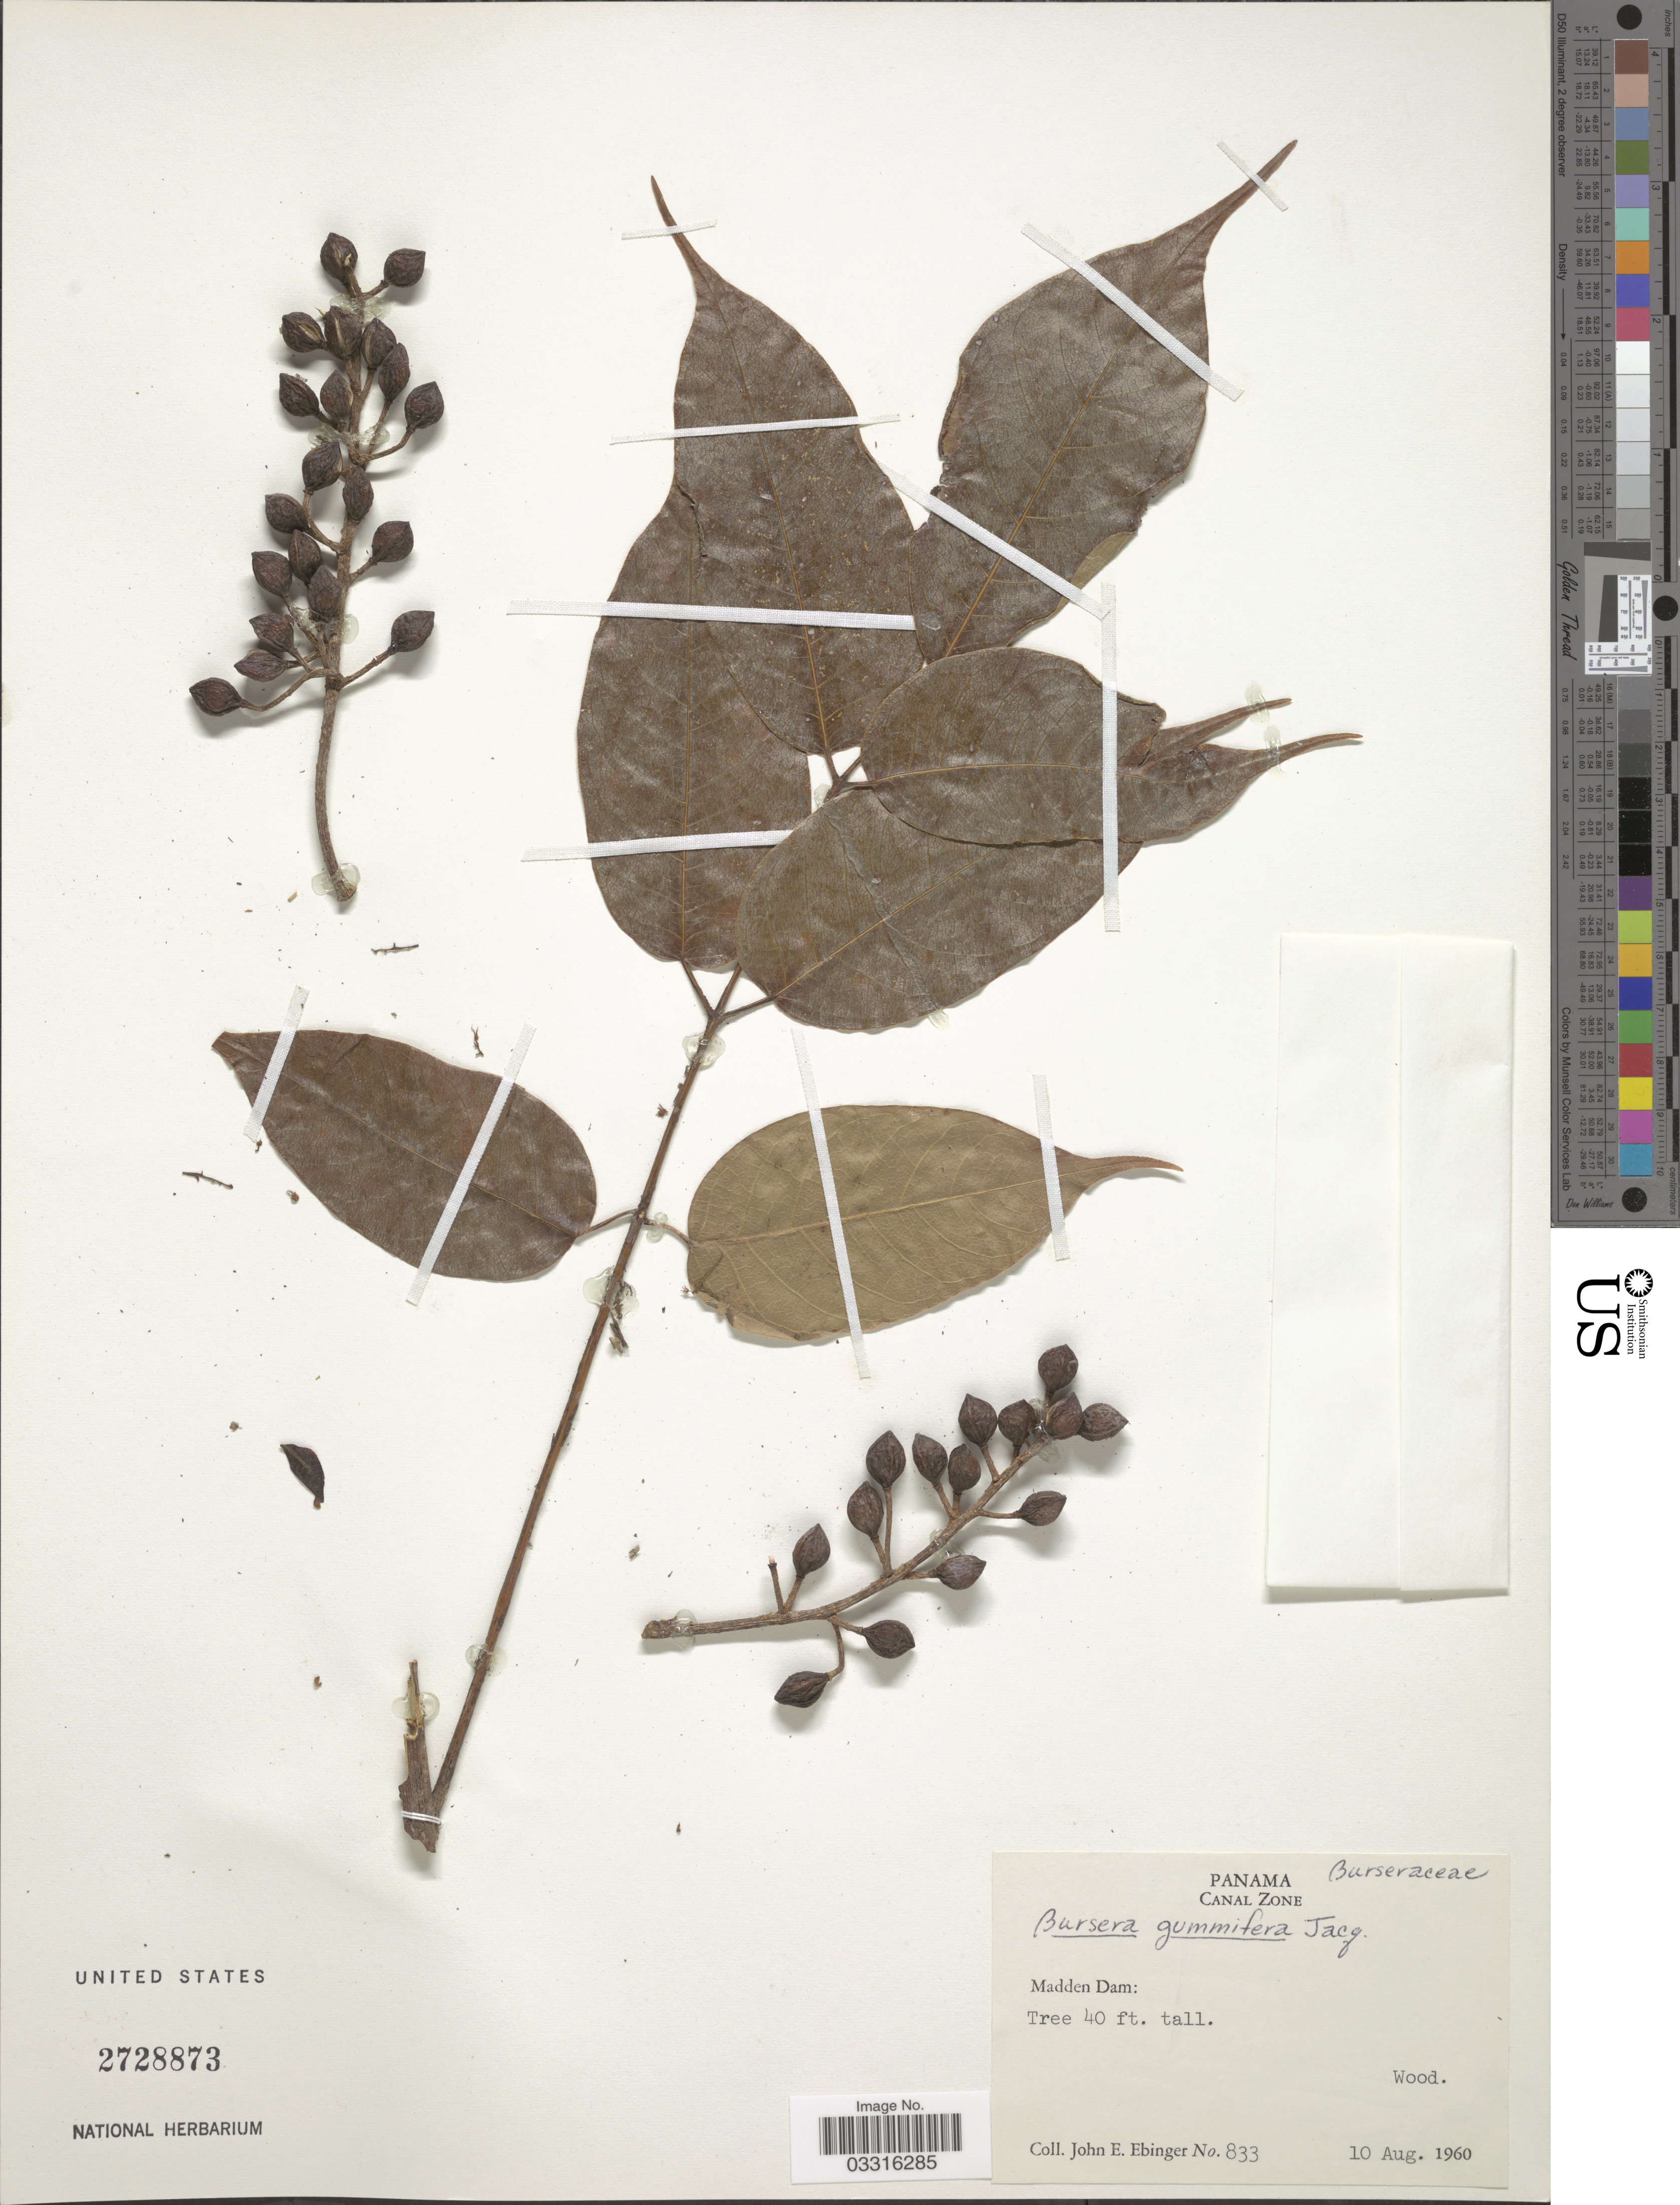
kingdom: Plantae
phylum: Tracheophyta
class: Magnoliopsida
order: Sapindales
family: Burseraceae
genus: Bursera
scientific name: Bursera gummifera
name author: L.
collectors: J. Ebinger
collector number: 833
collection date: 1960-08-10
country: Panama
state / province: Colón / Panamá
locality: Canal Zone, Madden Dam.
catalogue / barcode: US 2728873